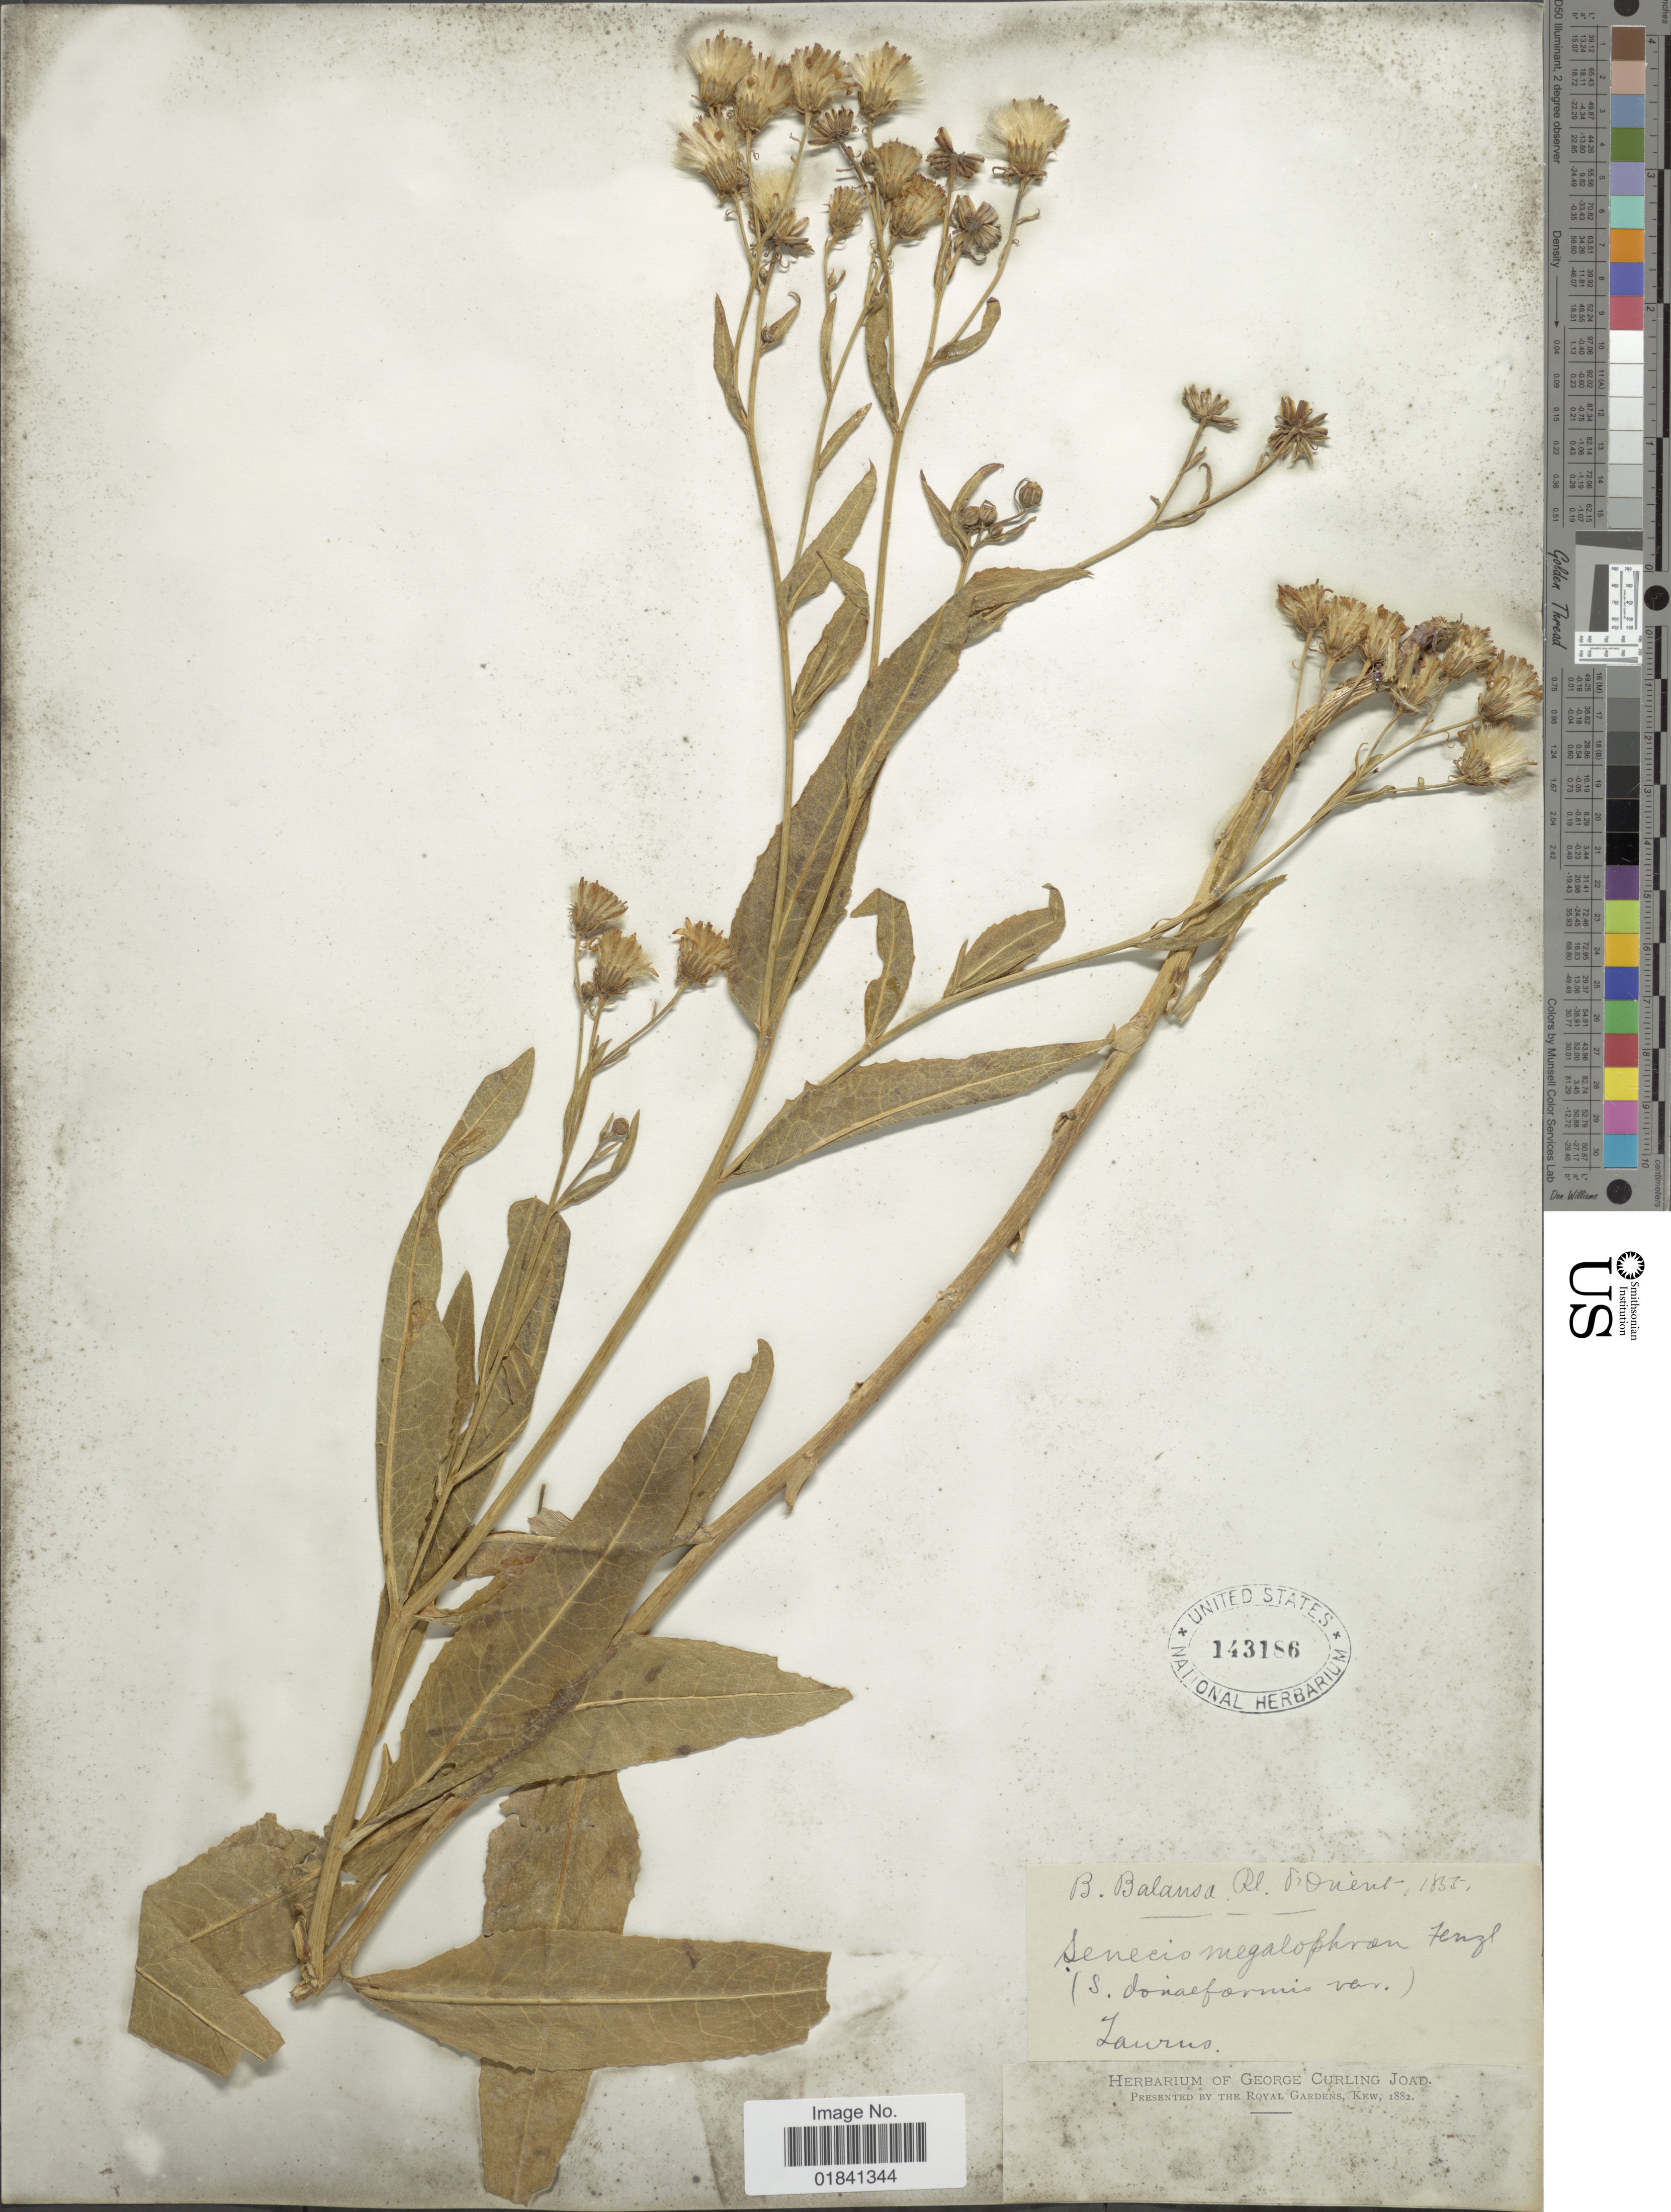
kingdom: Plantae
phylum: Tracheophyta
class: Magnoliopsida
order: Asterales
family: Asteraceae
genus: Senecio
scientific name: Senecio megalophron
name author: Fenzl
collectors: ex herb. George Curling Joad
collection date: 1835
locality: Laurus, Orient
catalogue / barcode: US 143186